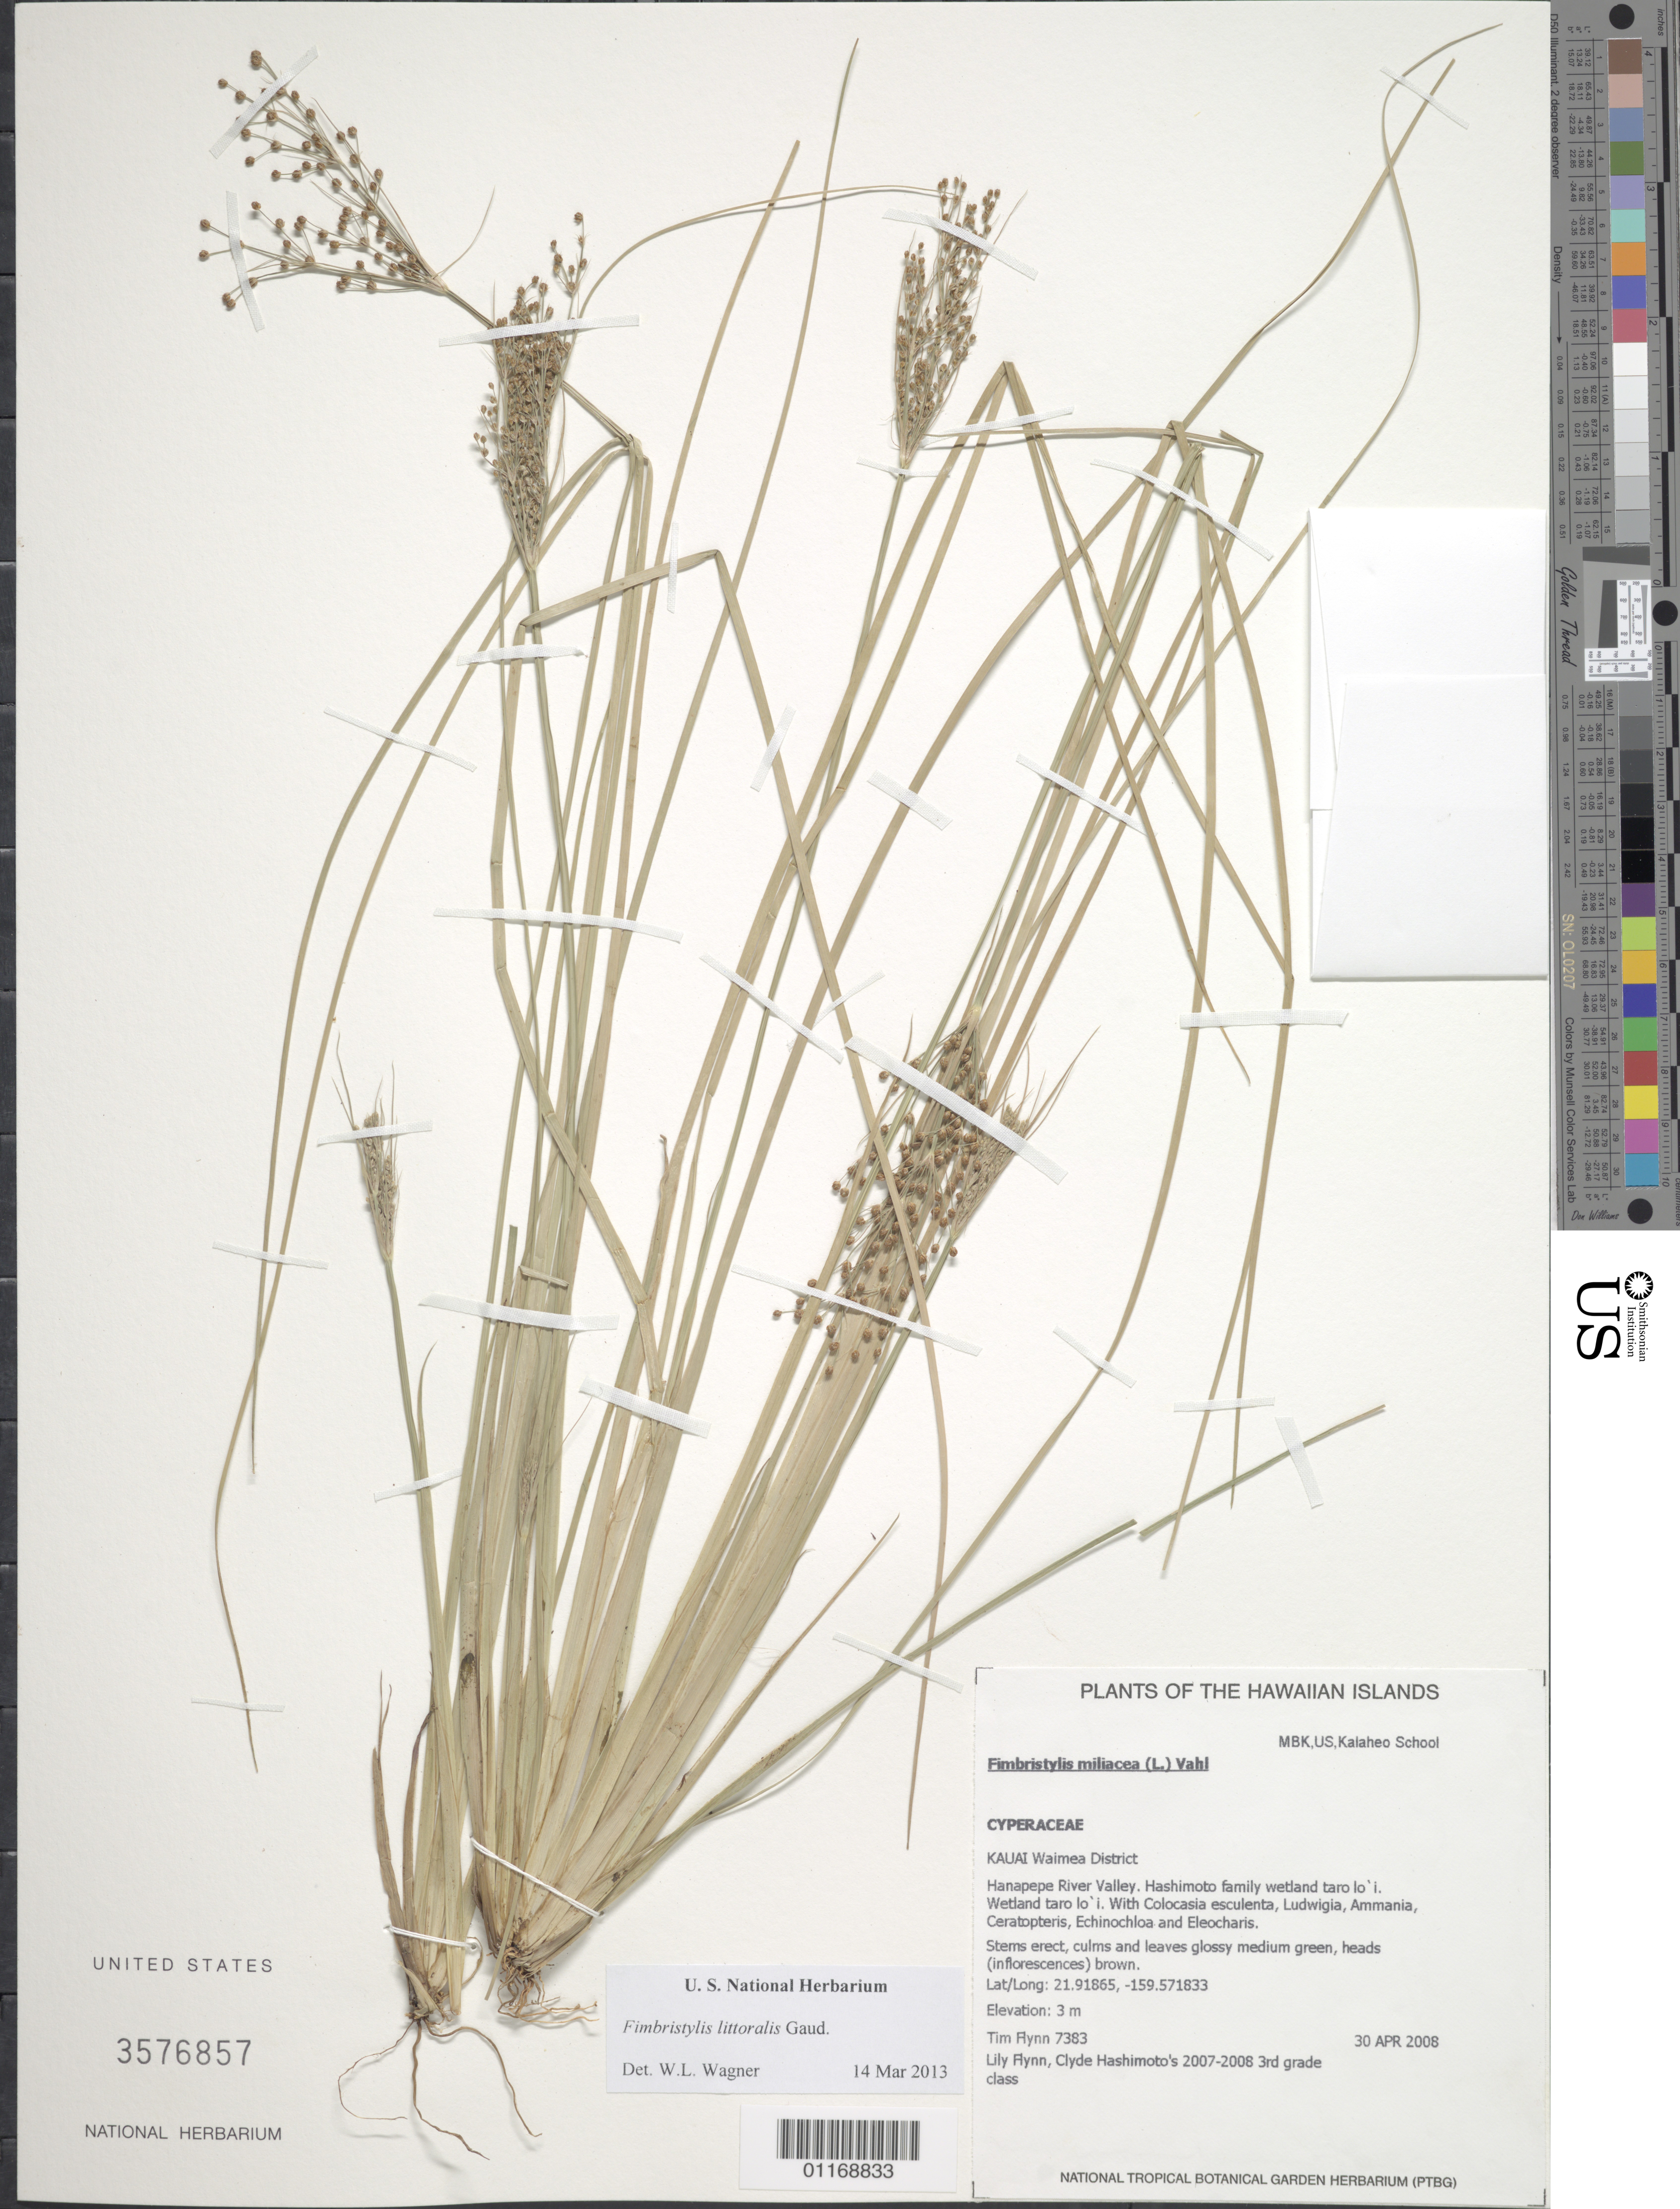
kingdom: Plantae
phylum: Tracheophyta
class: Liliopsida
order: Poales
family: Cyperaceae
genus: Fimbristylis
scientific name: Fimbristylis littoralis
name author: Gaudich.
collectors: T. W. Flynn, L. Flynn & C. Hashimoto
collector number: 7383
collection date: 2008-04-30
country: United States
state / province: Hawaii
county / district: Kauai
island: Kaua'i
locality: Waimea District, Hanapepe River Valley.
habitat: Weland taro lo'i.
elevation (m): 3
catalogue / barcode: US 3576857